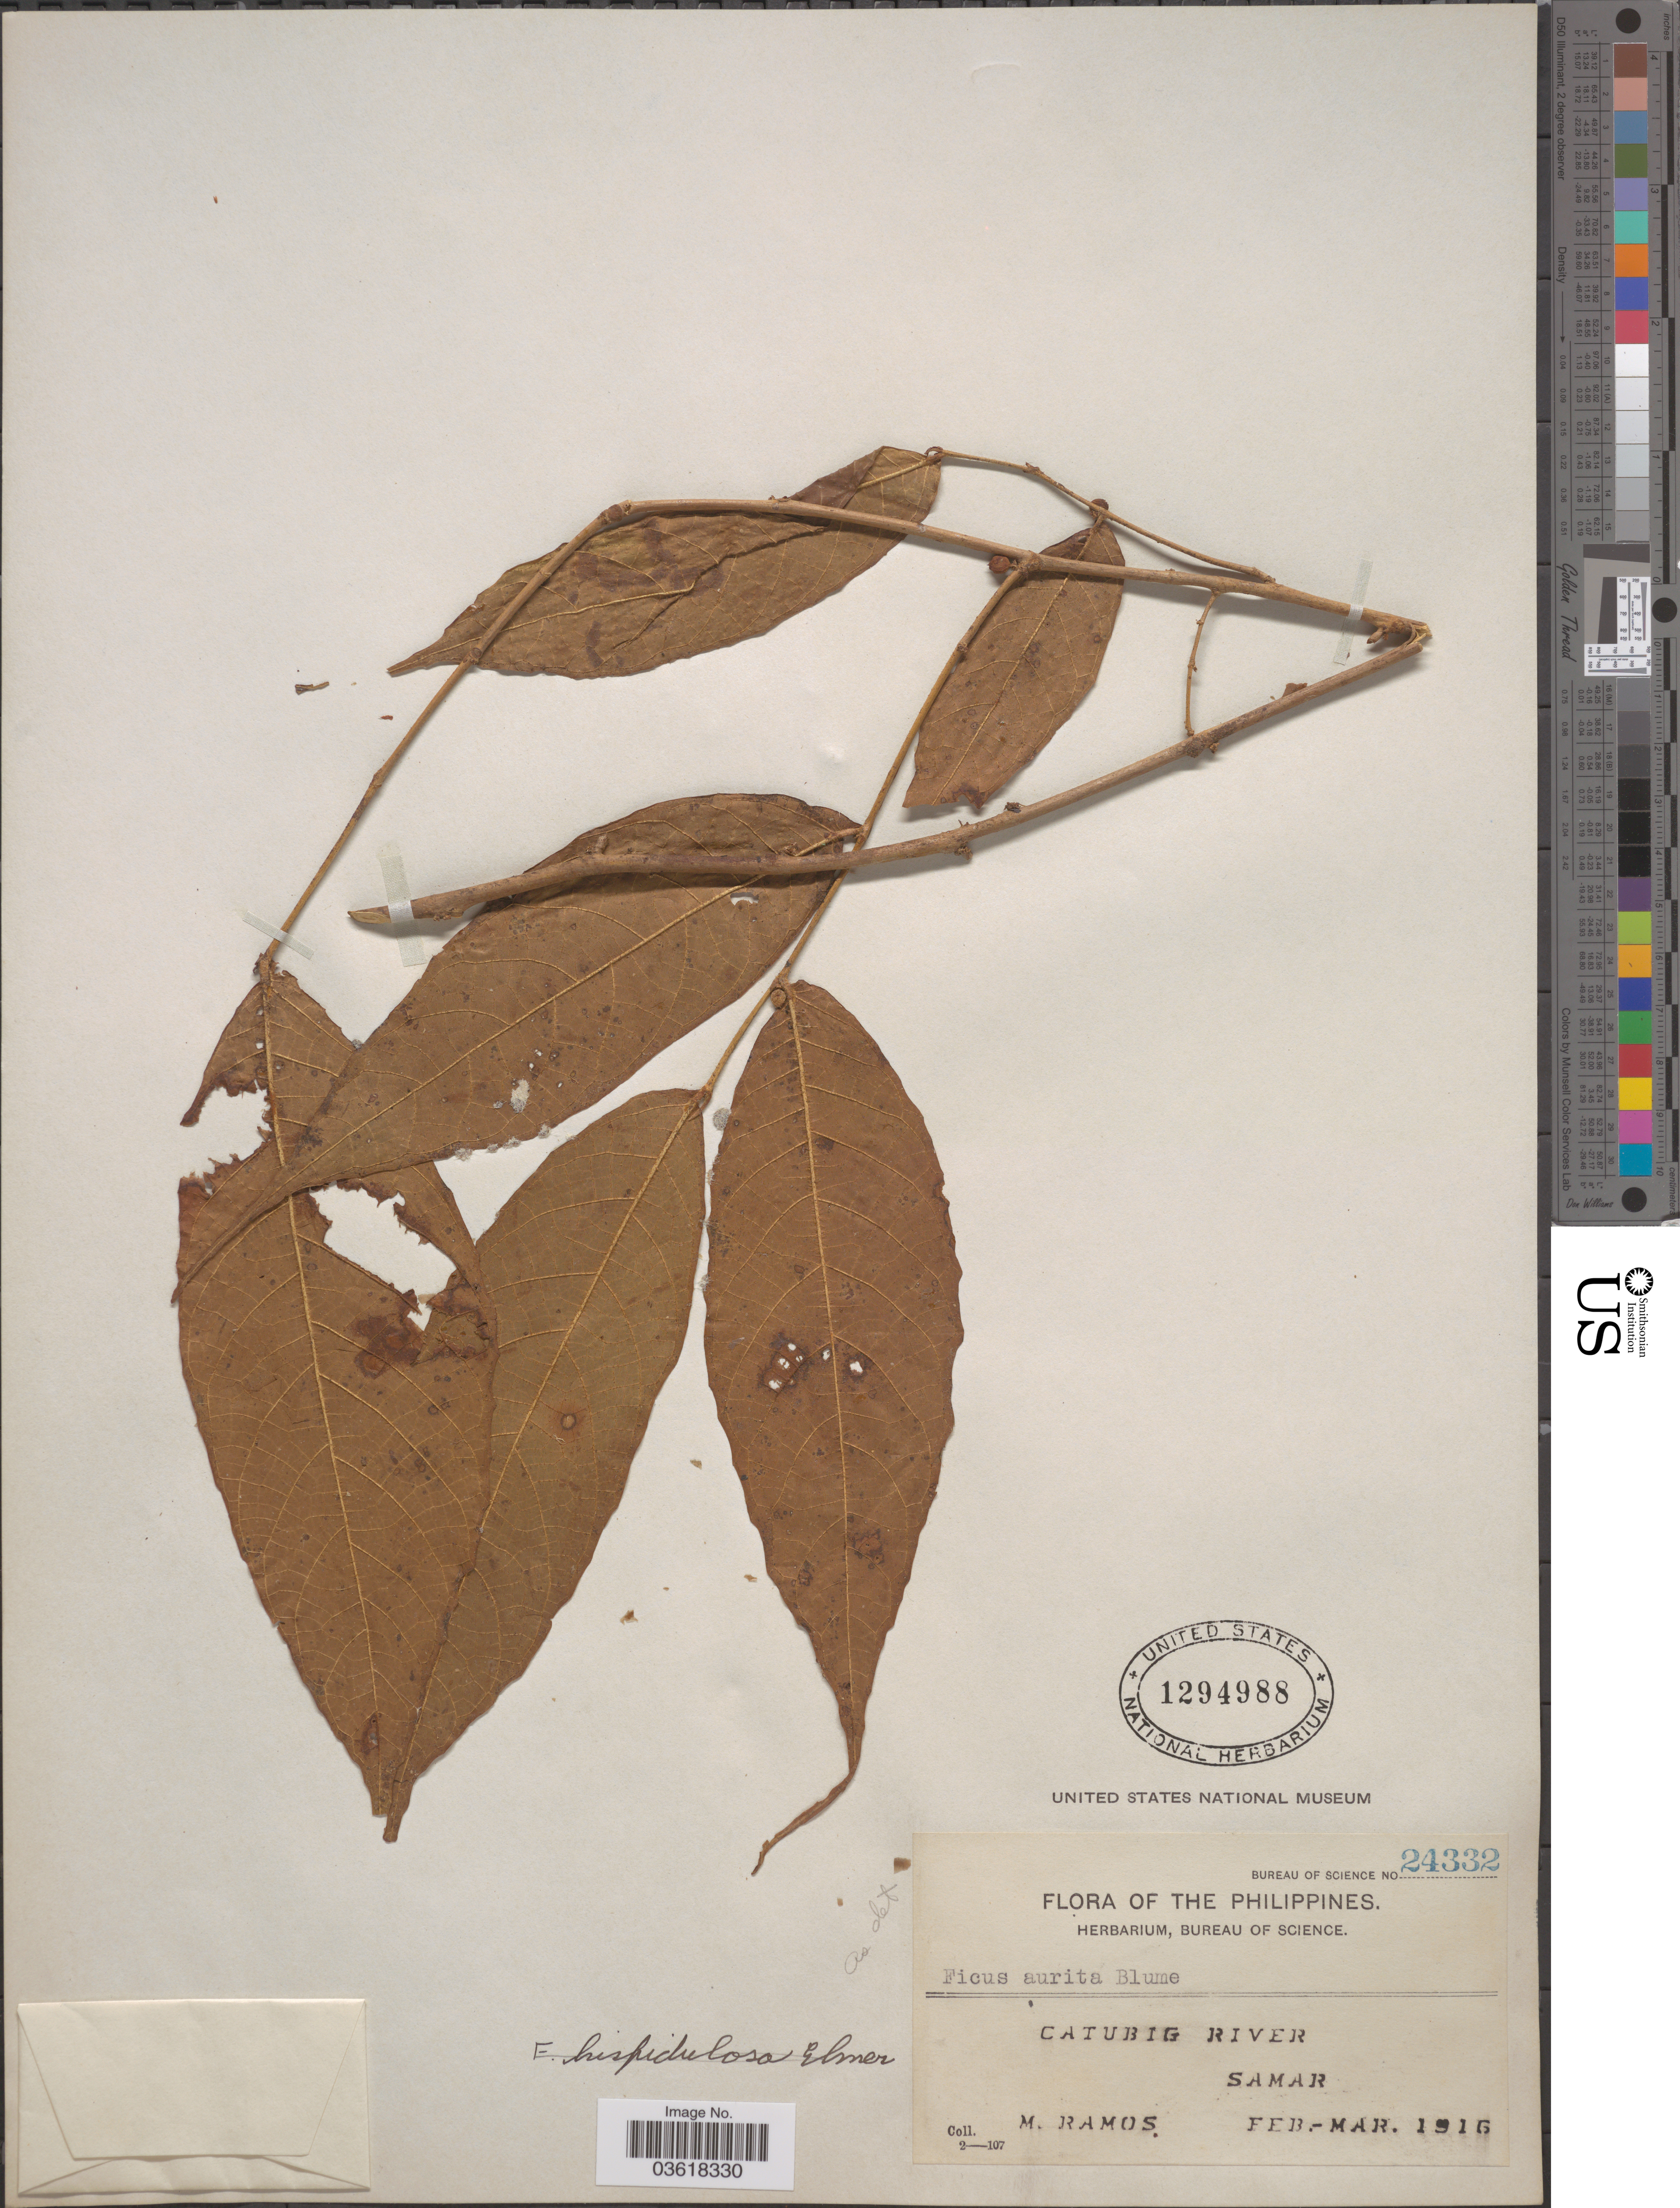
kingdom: Plantae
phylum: Tracheophyta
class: Magnoliopsida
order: Rosales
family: Moraceae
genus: Ficus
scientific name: Ficus aurita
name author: Blume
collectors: M. Ramos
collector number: Bureau of Science 24332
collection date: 1916-02/1916-03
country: Philippines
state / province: Eastern Visayas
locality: Catubig River, Samar.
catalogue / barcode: US 1294988